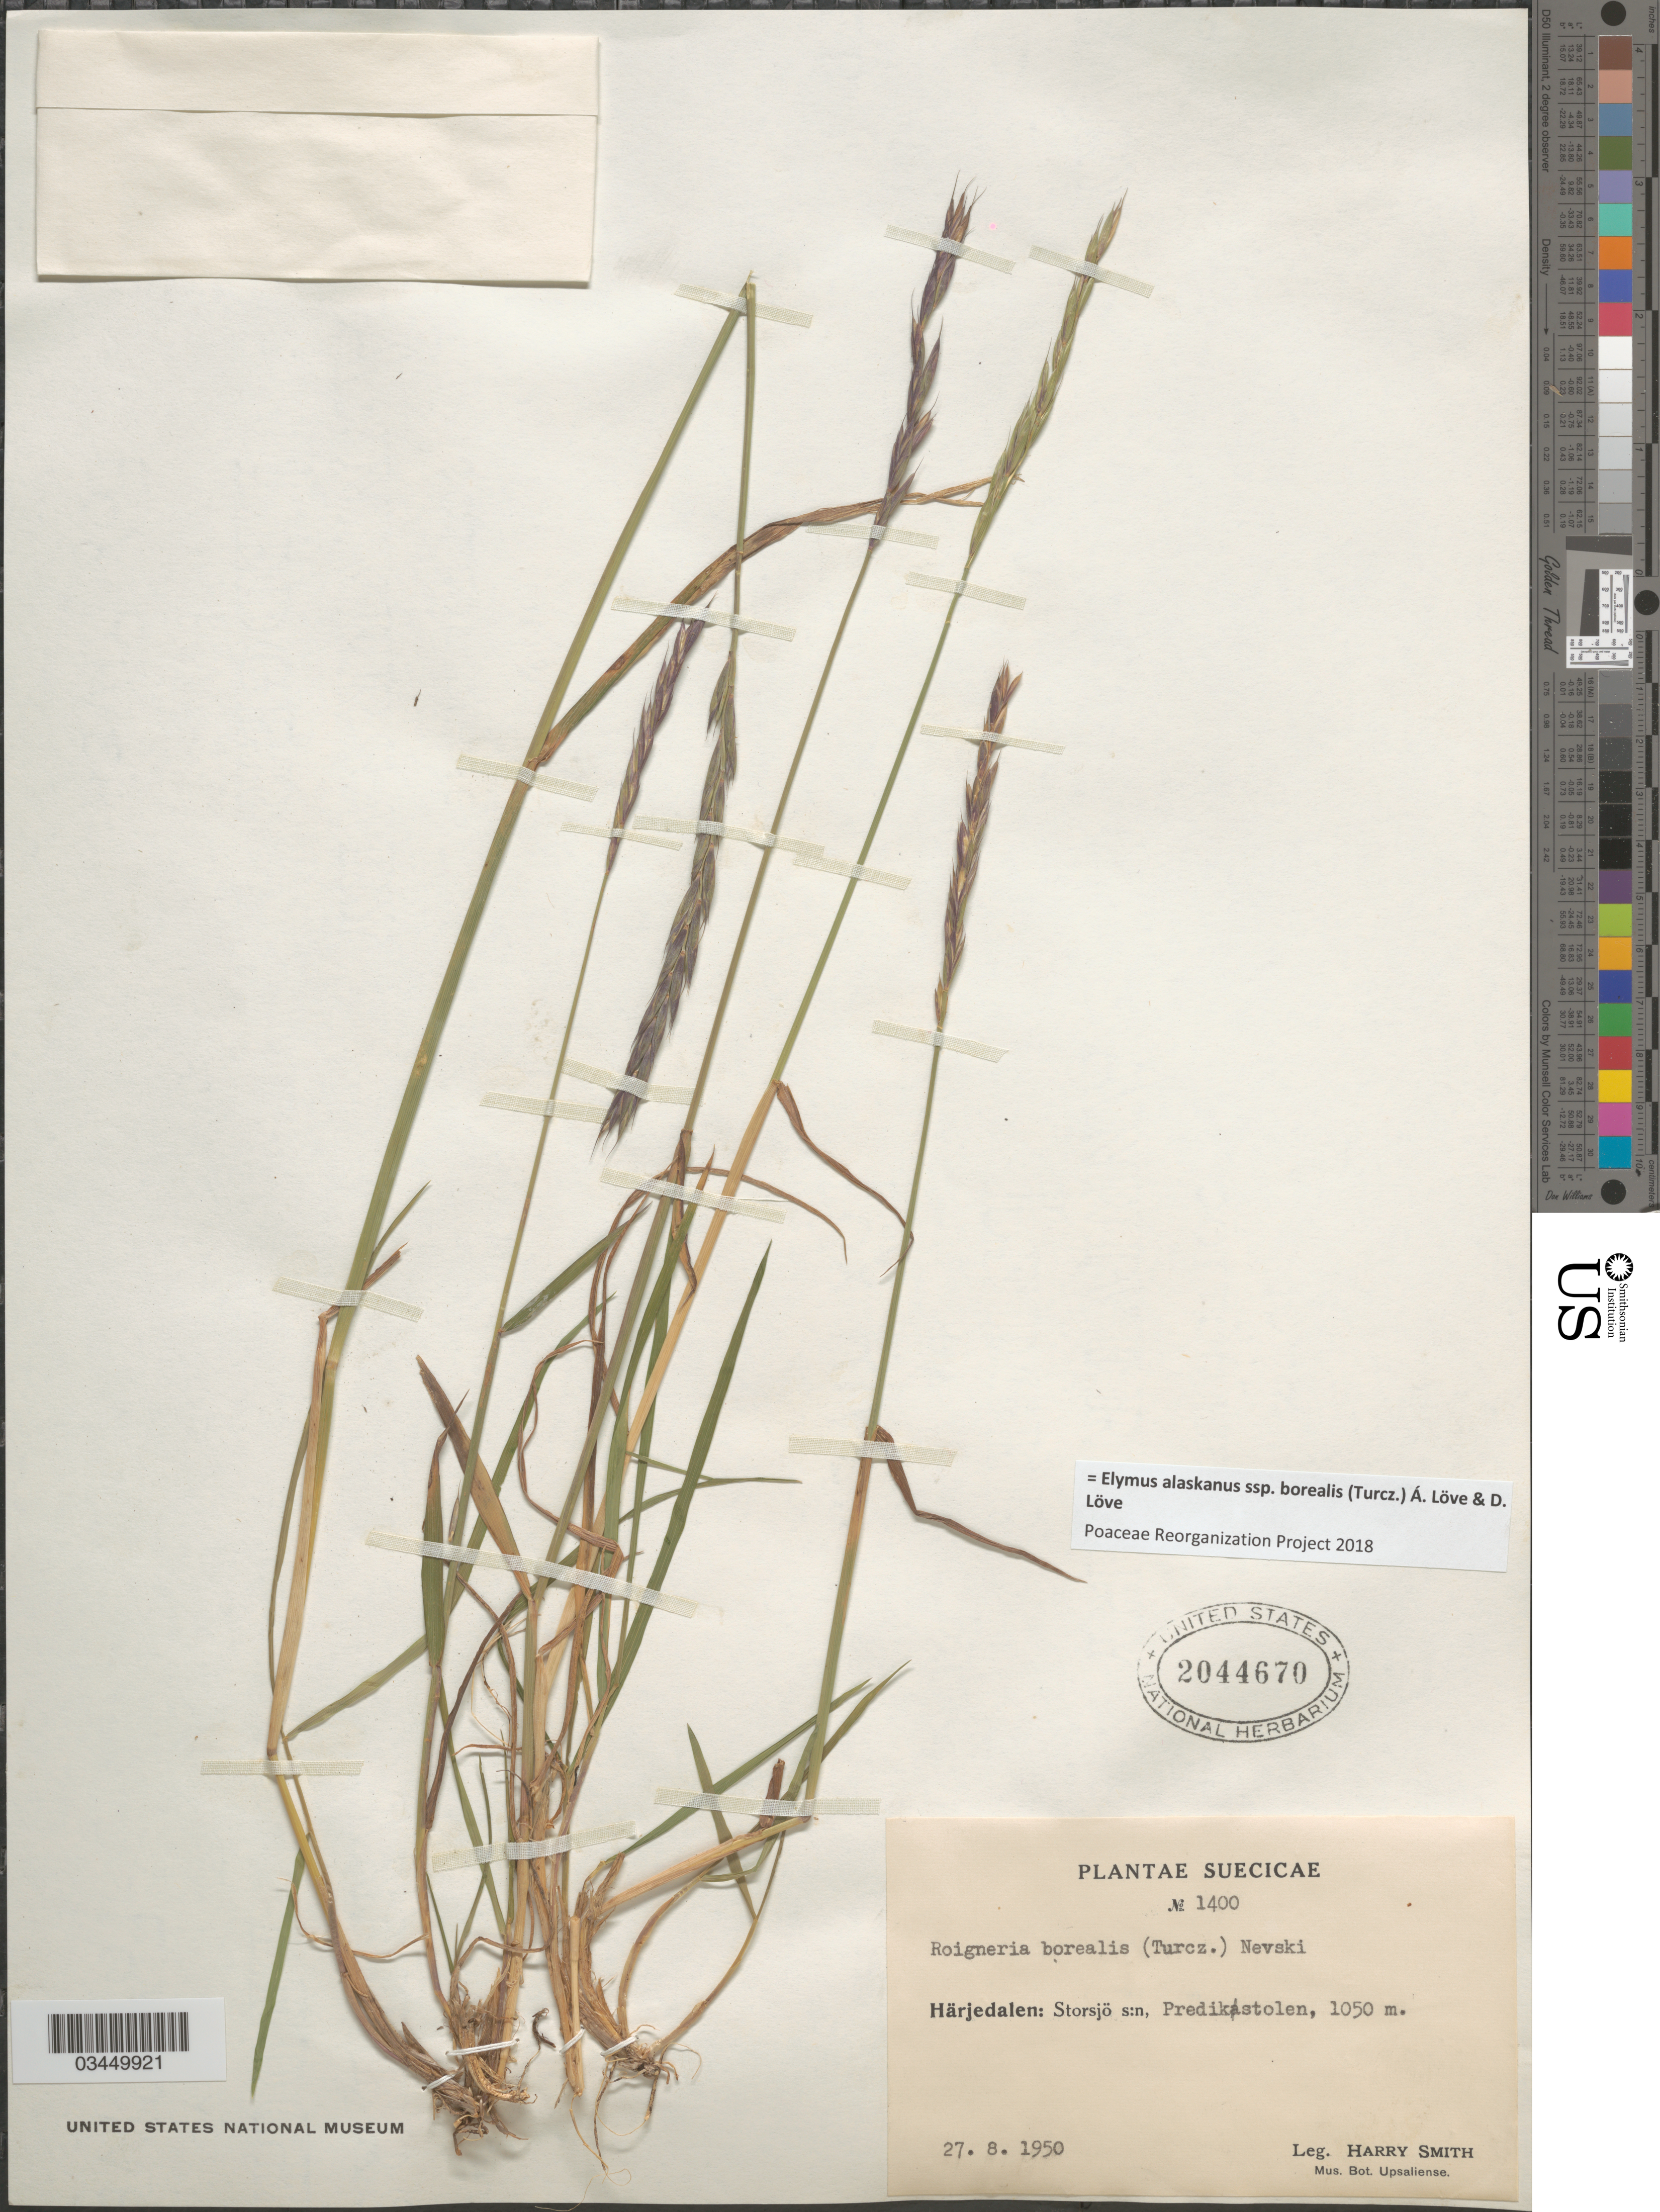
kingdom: Plantae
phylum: Tracheophyta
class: Liliopsida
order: Poales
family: Poaceae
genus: Elymus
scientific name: Elymus alaskanus subsp. borealis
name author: (Turcz.) Á. Löve & D. Löve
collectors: H. Smith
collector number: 1400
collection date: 1950-08-27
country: Sweden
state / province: Jamtland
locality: Suecicae. Härjedalen: Storsjö s:n, Predikstolen.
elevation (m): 1050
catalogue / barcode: US 2044670